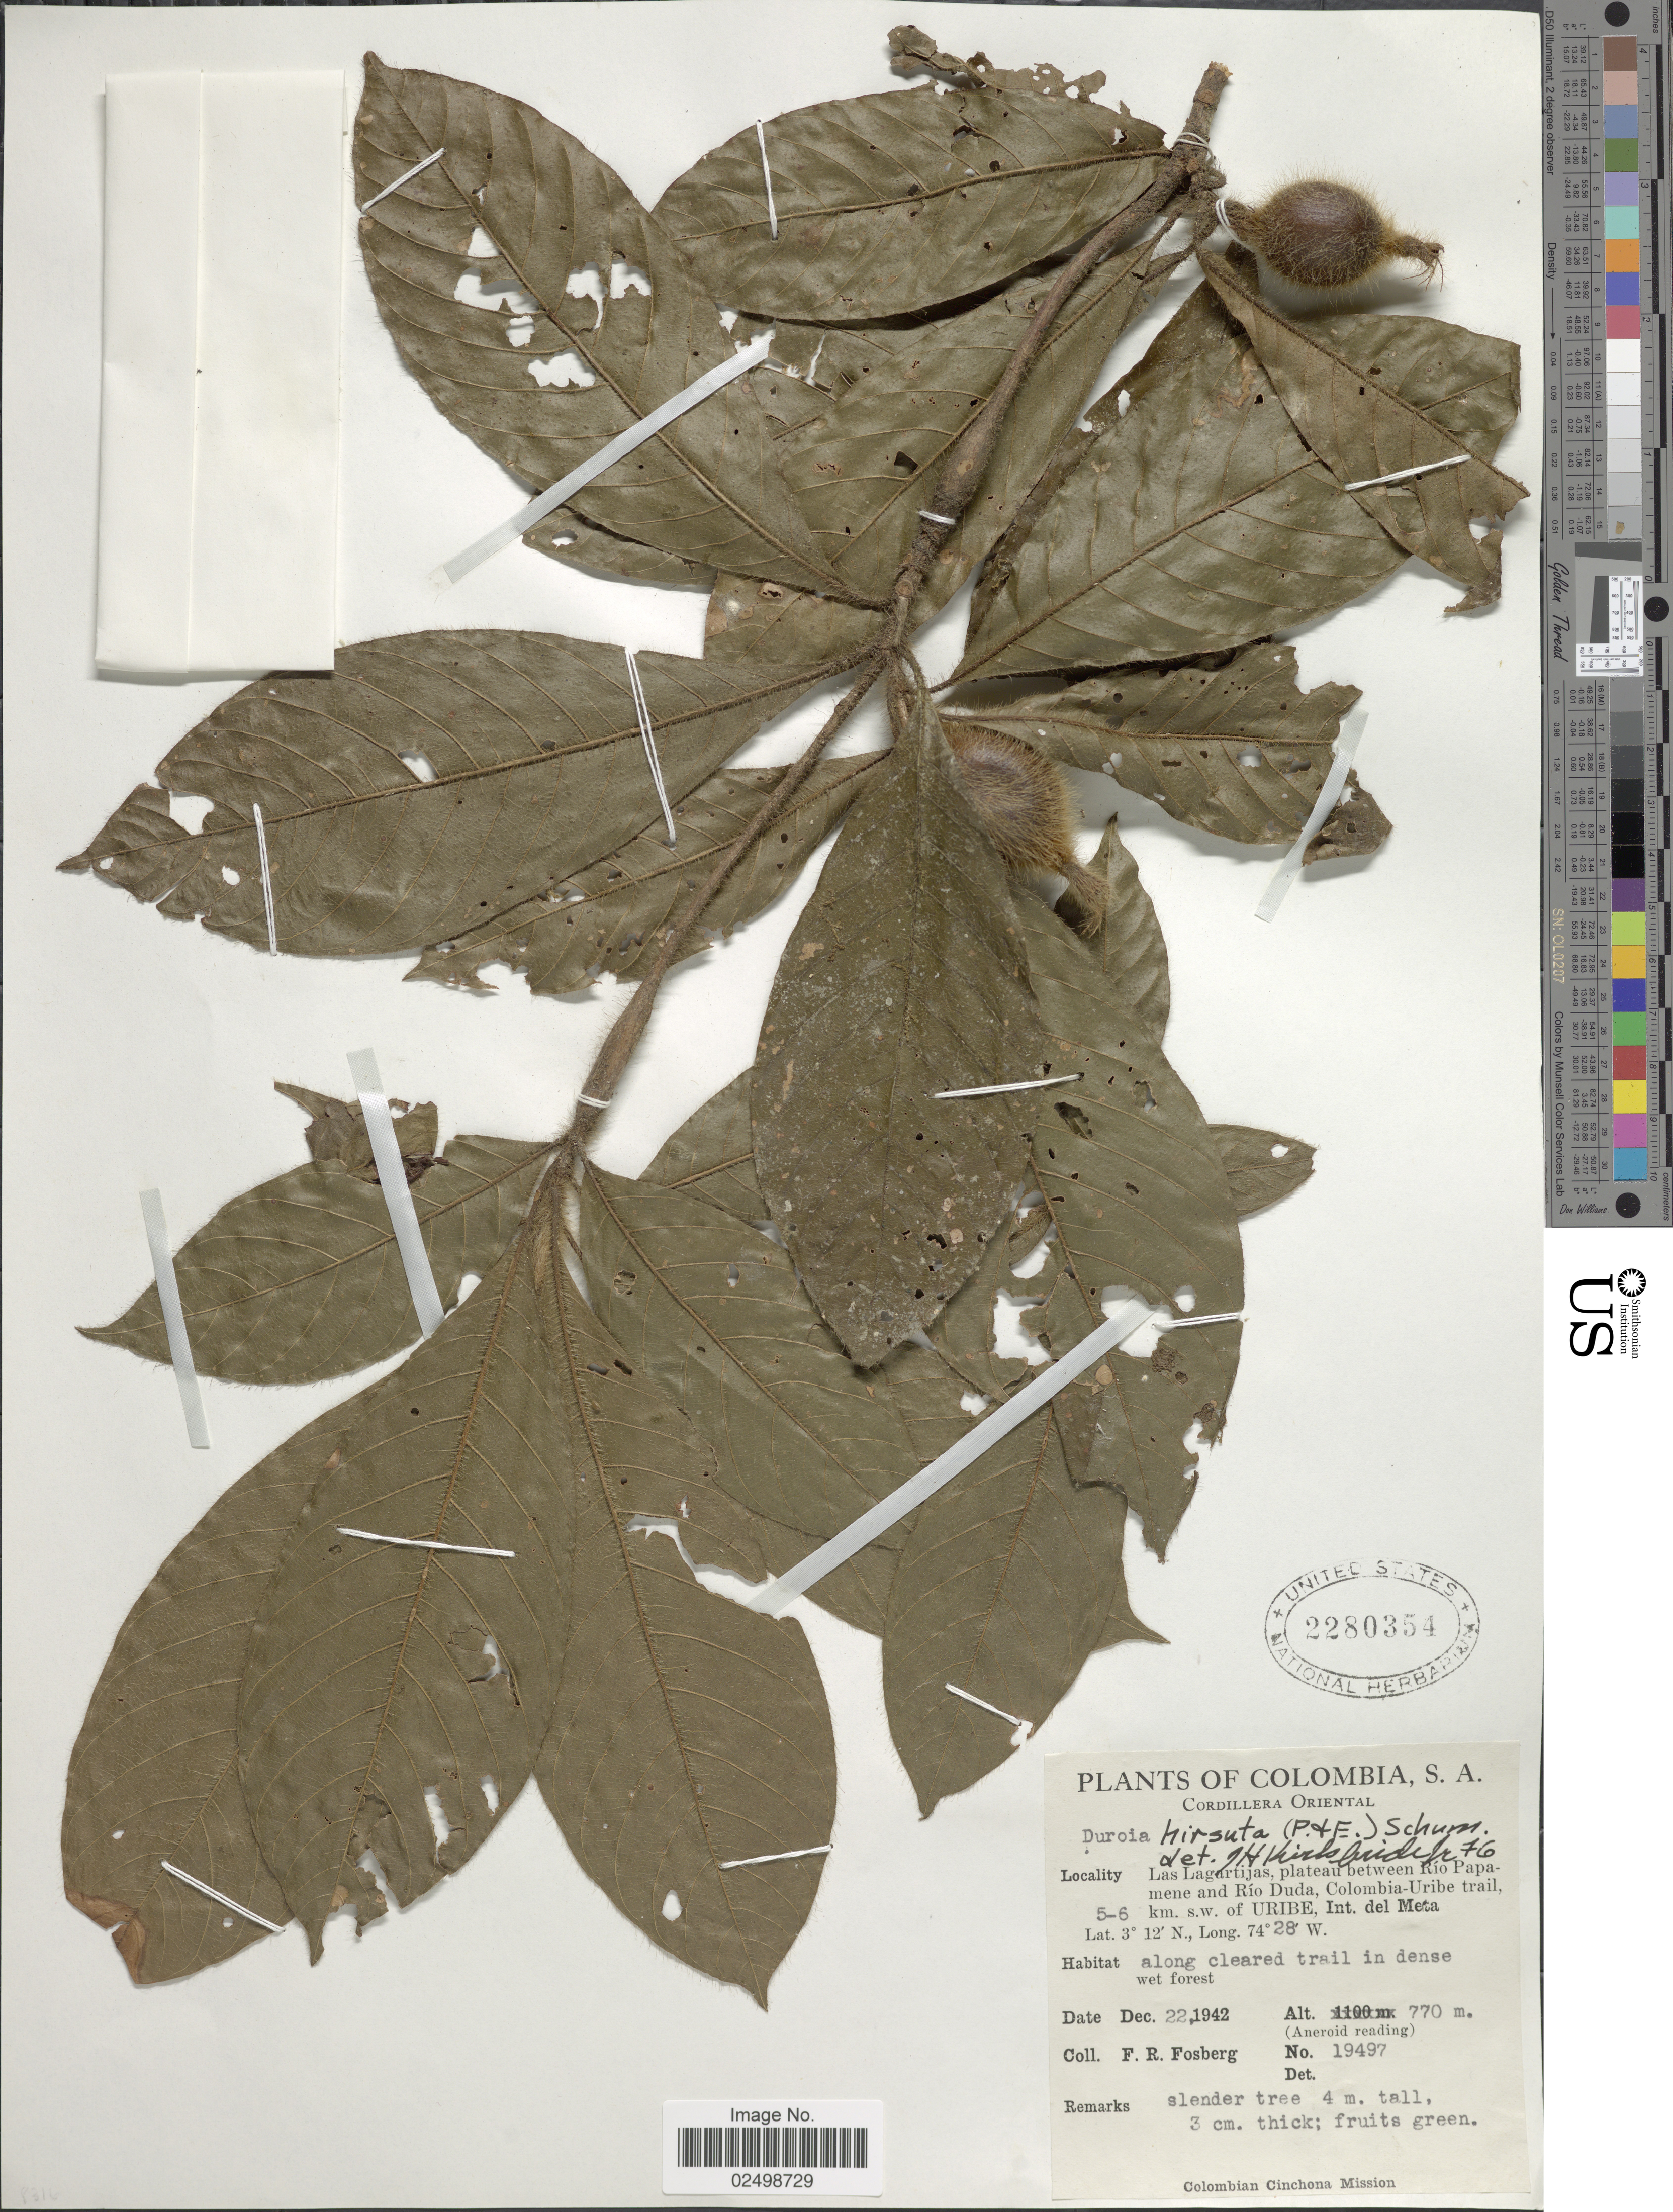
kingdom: Plantae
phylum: Tracheophyta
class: Magnoliopsida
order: Gentianales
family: Rubiaceae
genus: Duroia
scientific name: Duroia hirsuta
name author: (Poepp.) K. Schum.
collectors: F. R. Fosberg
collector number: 19497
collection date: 1942-12-22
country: Colombia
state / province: Meta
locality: Cordillera Oriental. Las Lagartijas, plateau between Rio Papamene and Rio Duda, Colombia-Uribe trail, 5-6 km s.w. of Uribe, Int. del Meta.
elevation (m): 770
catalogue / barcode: US 2280354